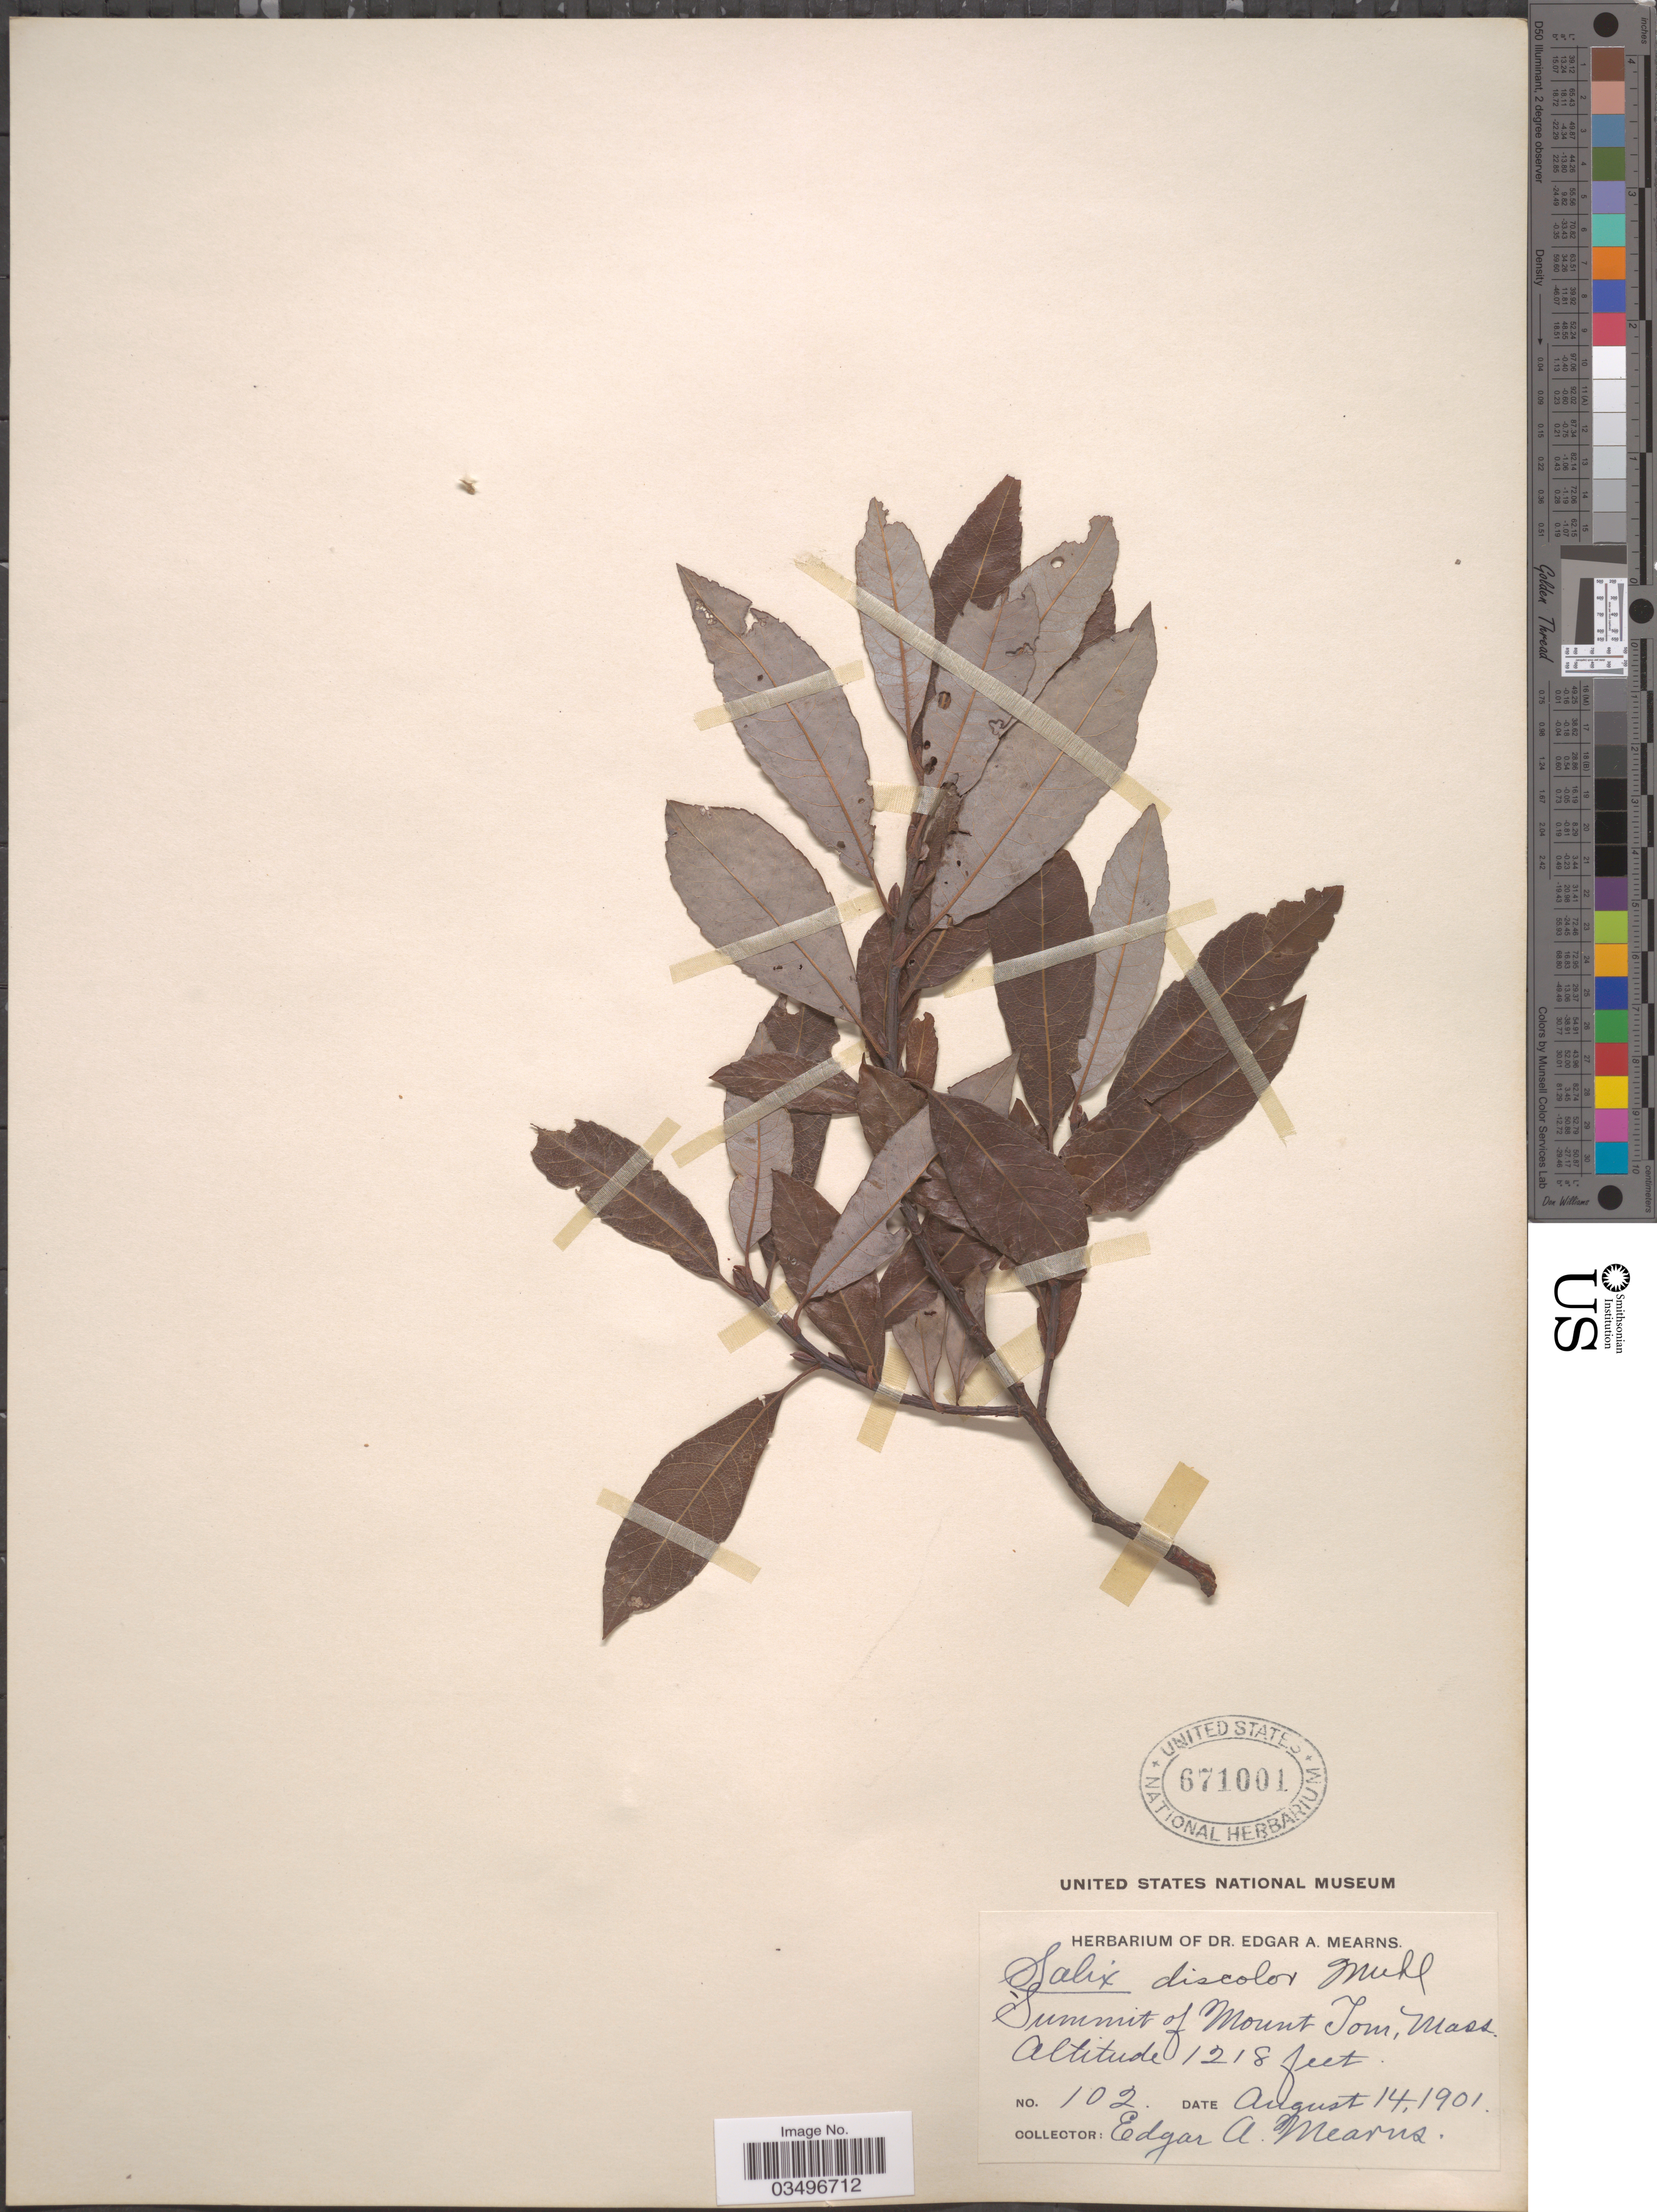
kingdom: Plantae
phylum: Tracheophyta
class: Magnoliopsida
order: Malpighiales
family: Salicaceae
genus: Salix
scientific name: Salix discolor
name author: Muhl.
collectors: E. A. Mearns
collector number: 102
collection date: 1901-08-14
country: United States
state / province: Massachusetts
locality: Summit of Mount Tom.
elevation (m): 371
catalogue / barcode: US 671001